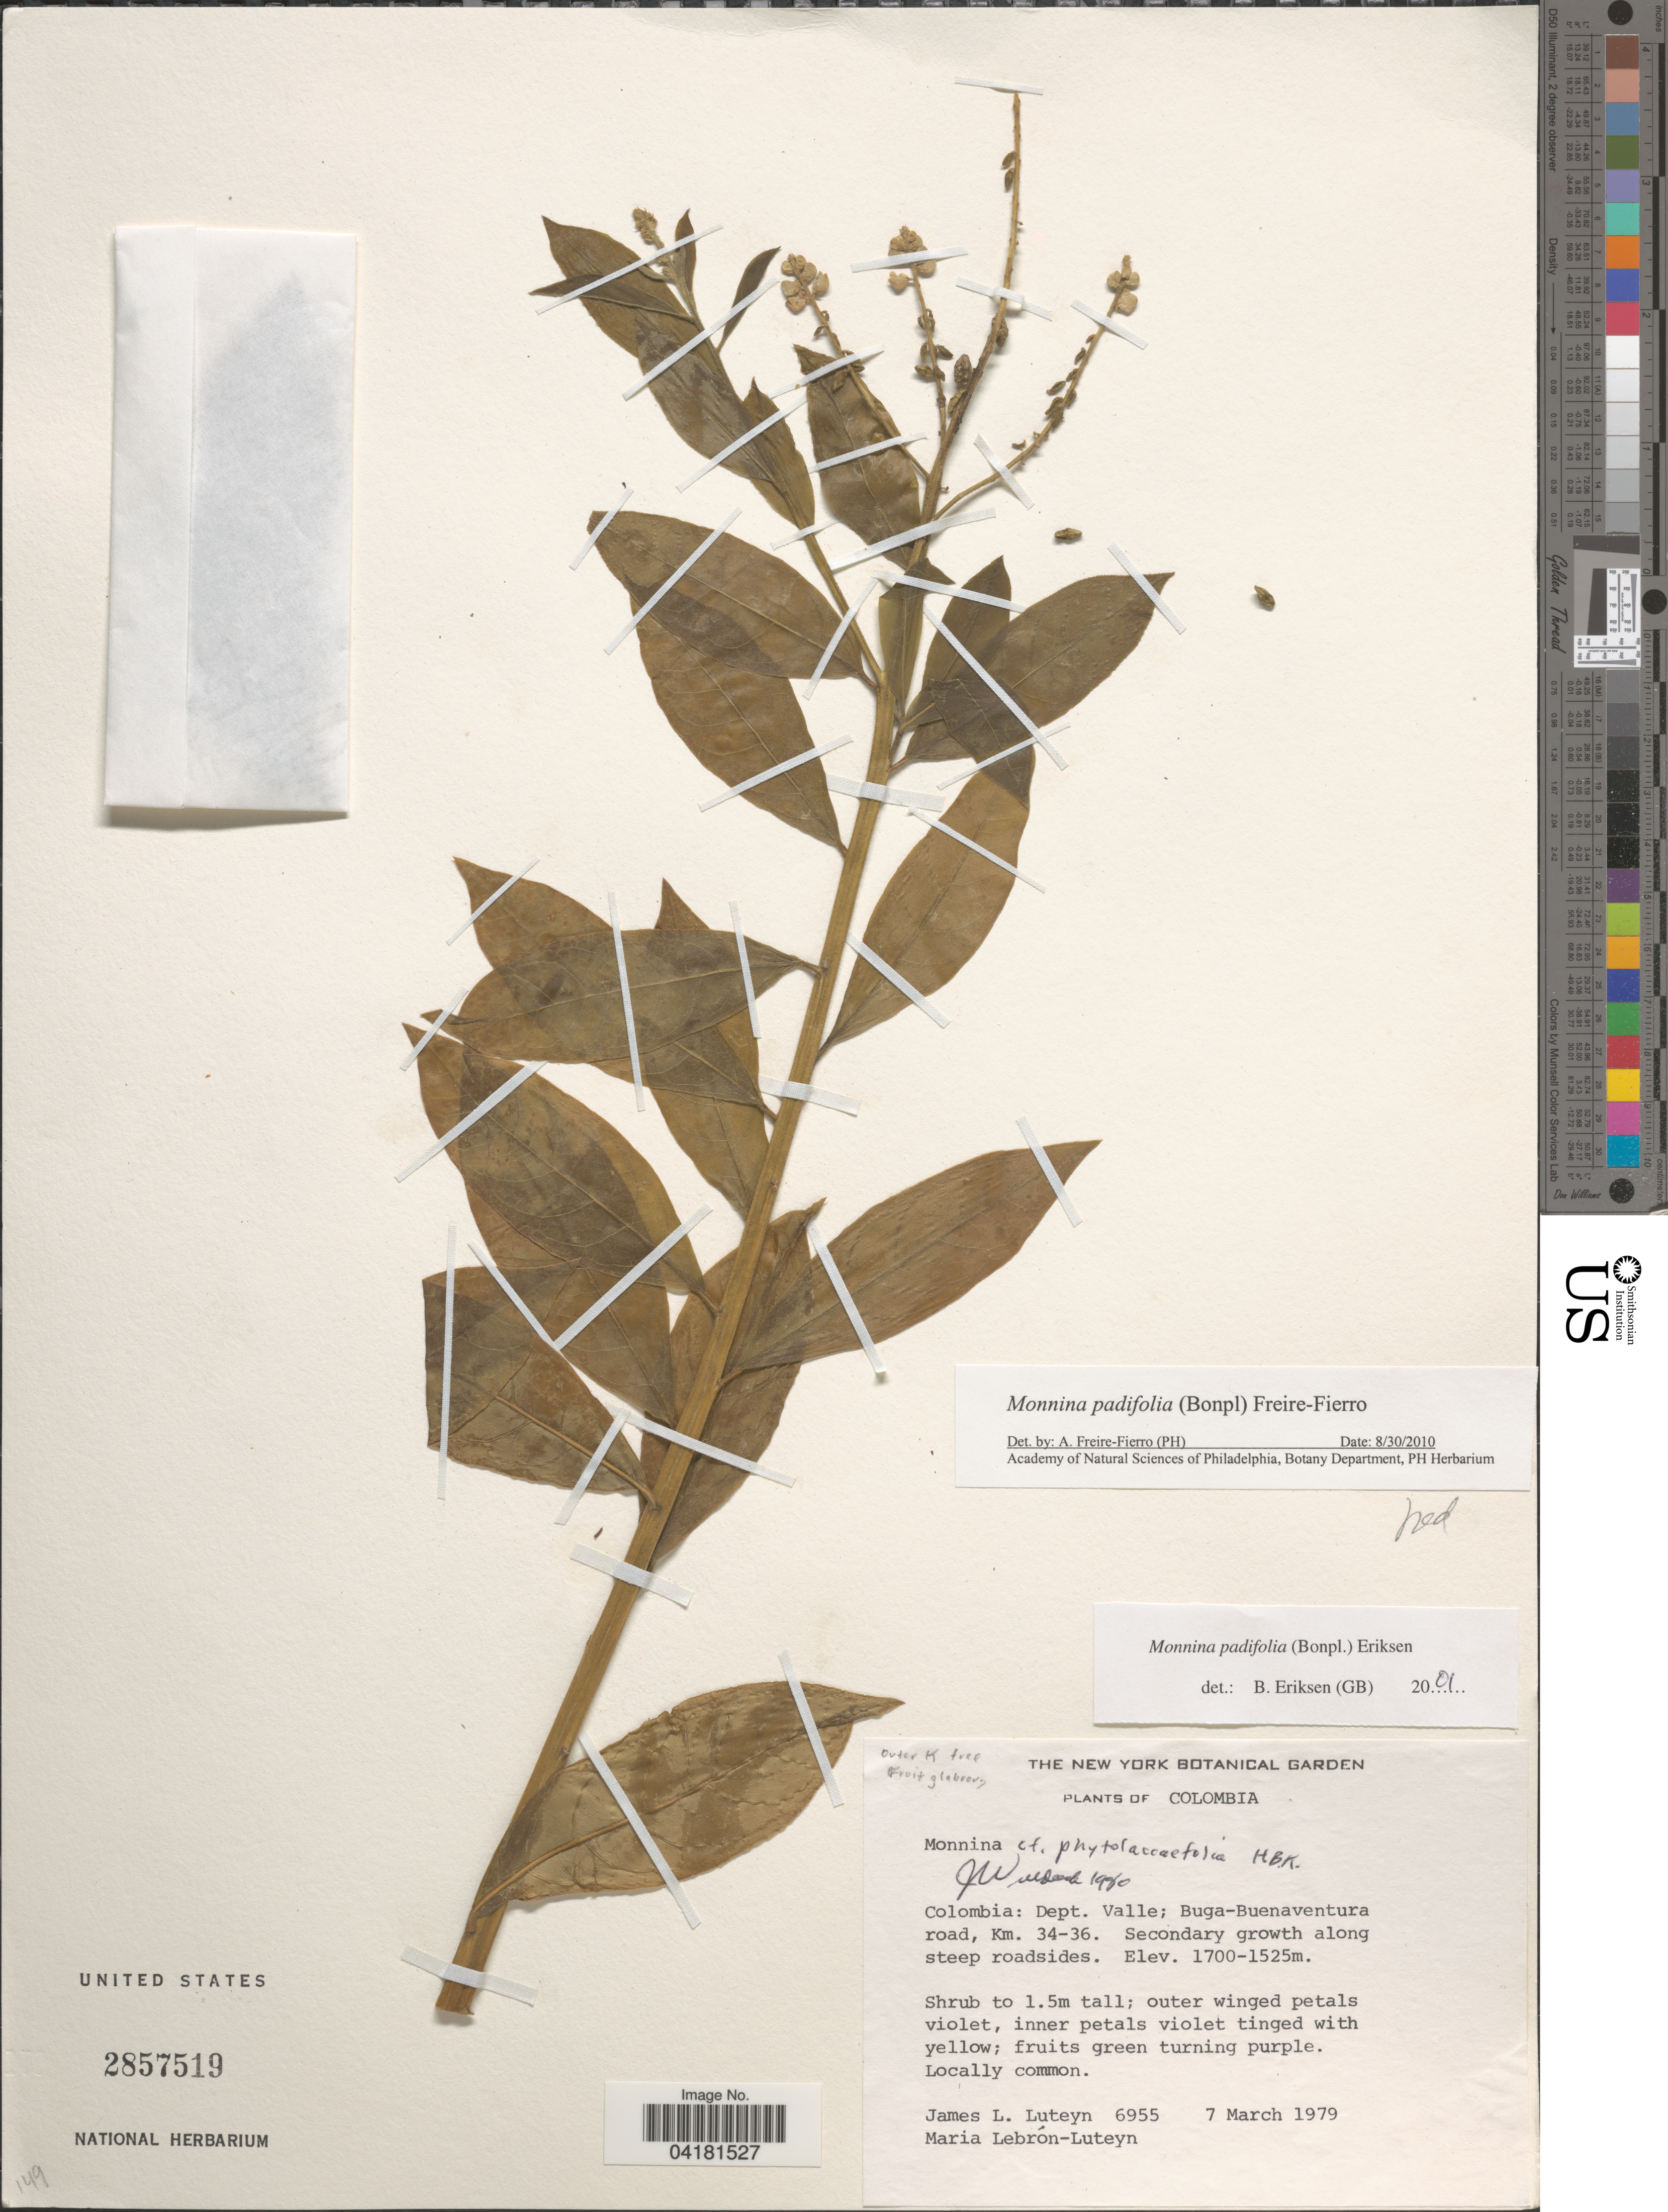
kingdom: Plantae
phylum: Tracheophyta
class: Magnoliopsida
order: Fabales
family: Polygalaceae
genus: Monnina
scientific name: Monnina padifolia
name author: (Bonpl.) Freire-Fierro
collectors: J. Luteyn & M. L. Lebrón-Luteyn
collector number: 6955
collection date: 1979-03-07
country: Colombia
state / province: Valle del Cauca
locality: Dept. Valle; Buga-Buenaventura road, Km. 34-36.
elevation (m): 1525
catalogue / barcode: US 2857519